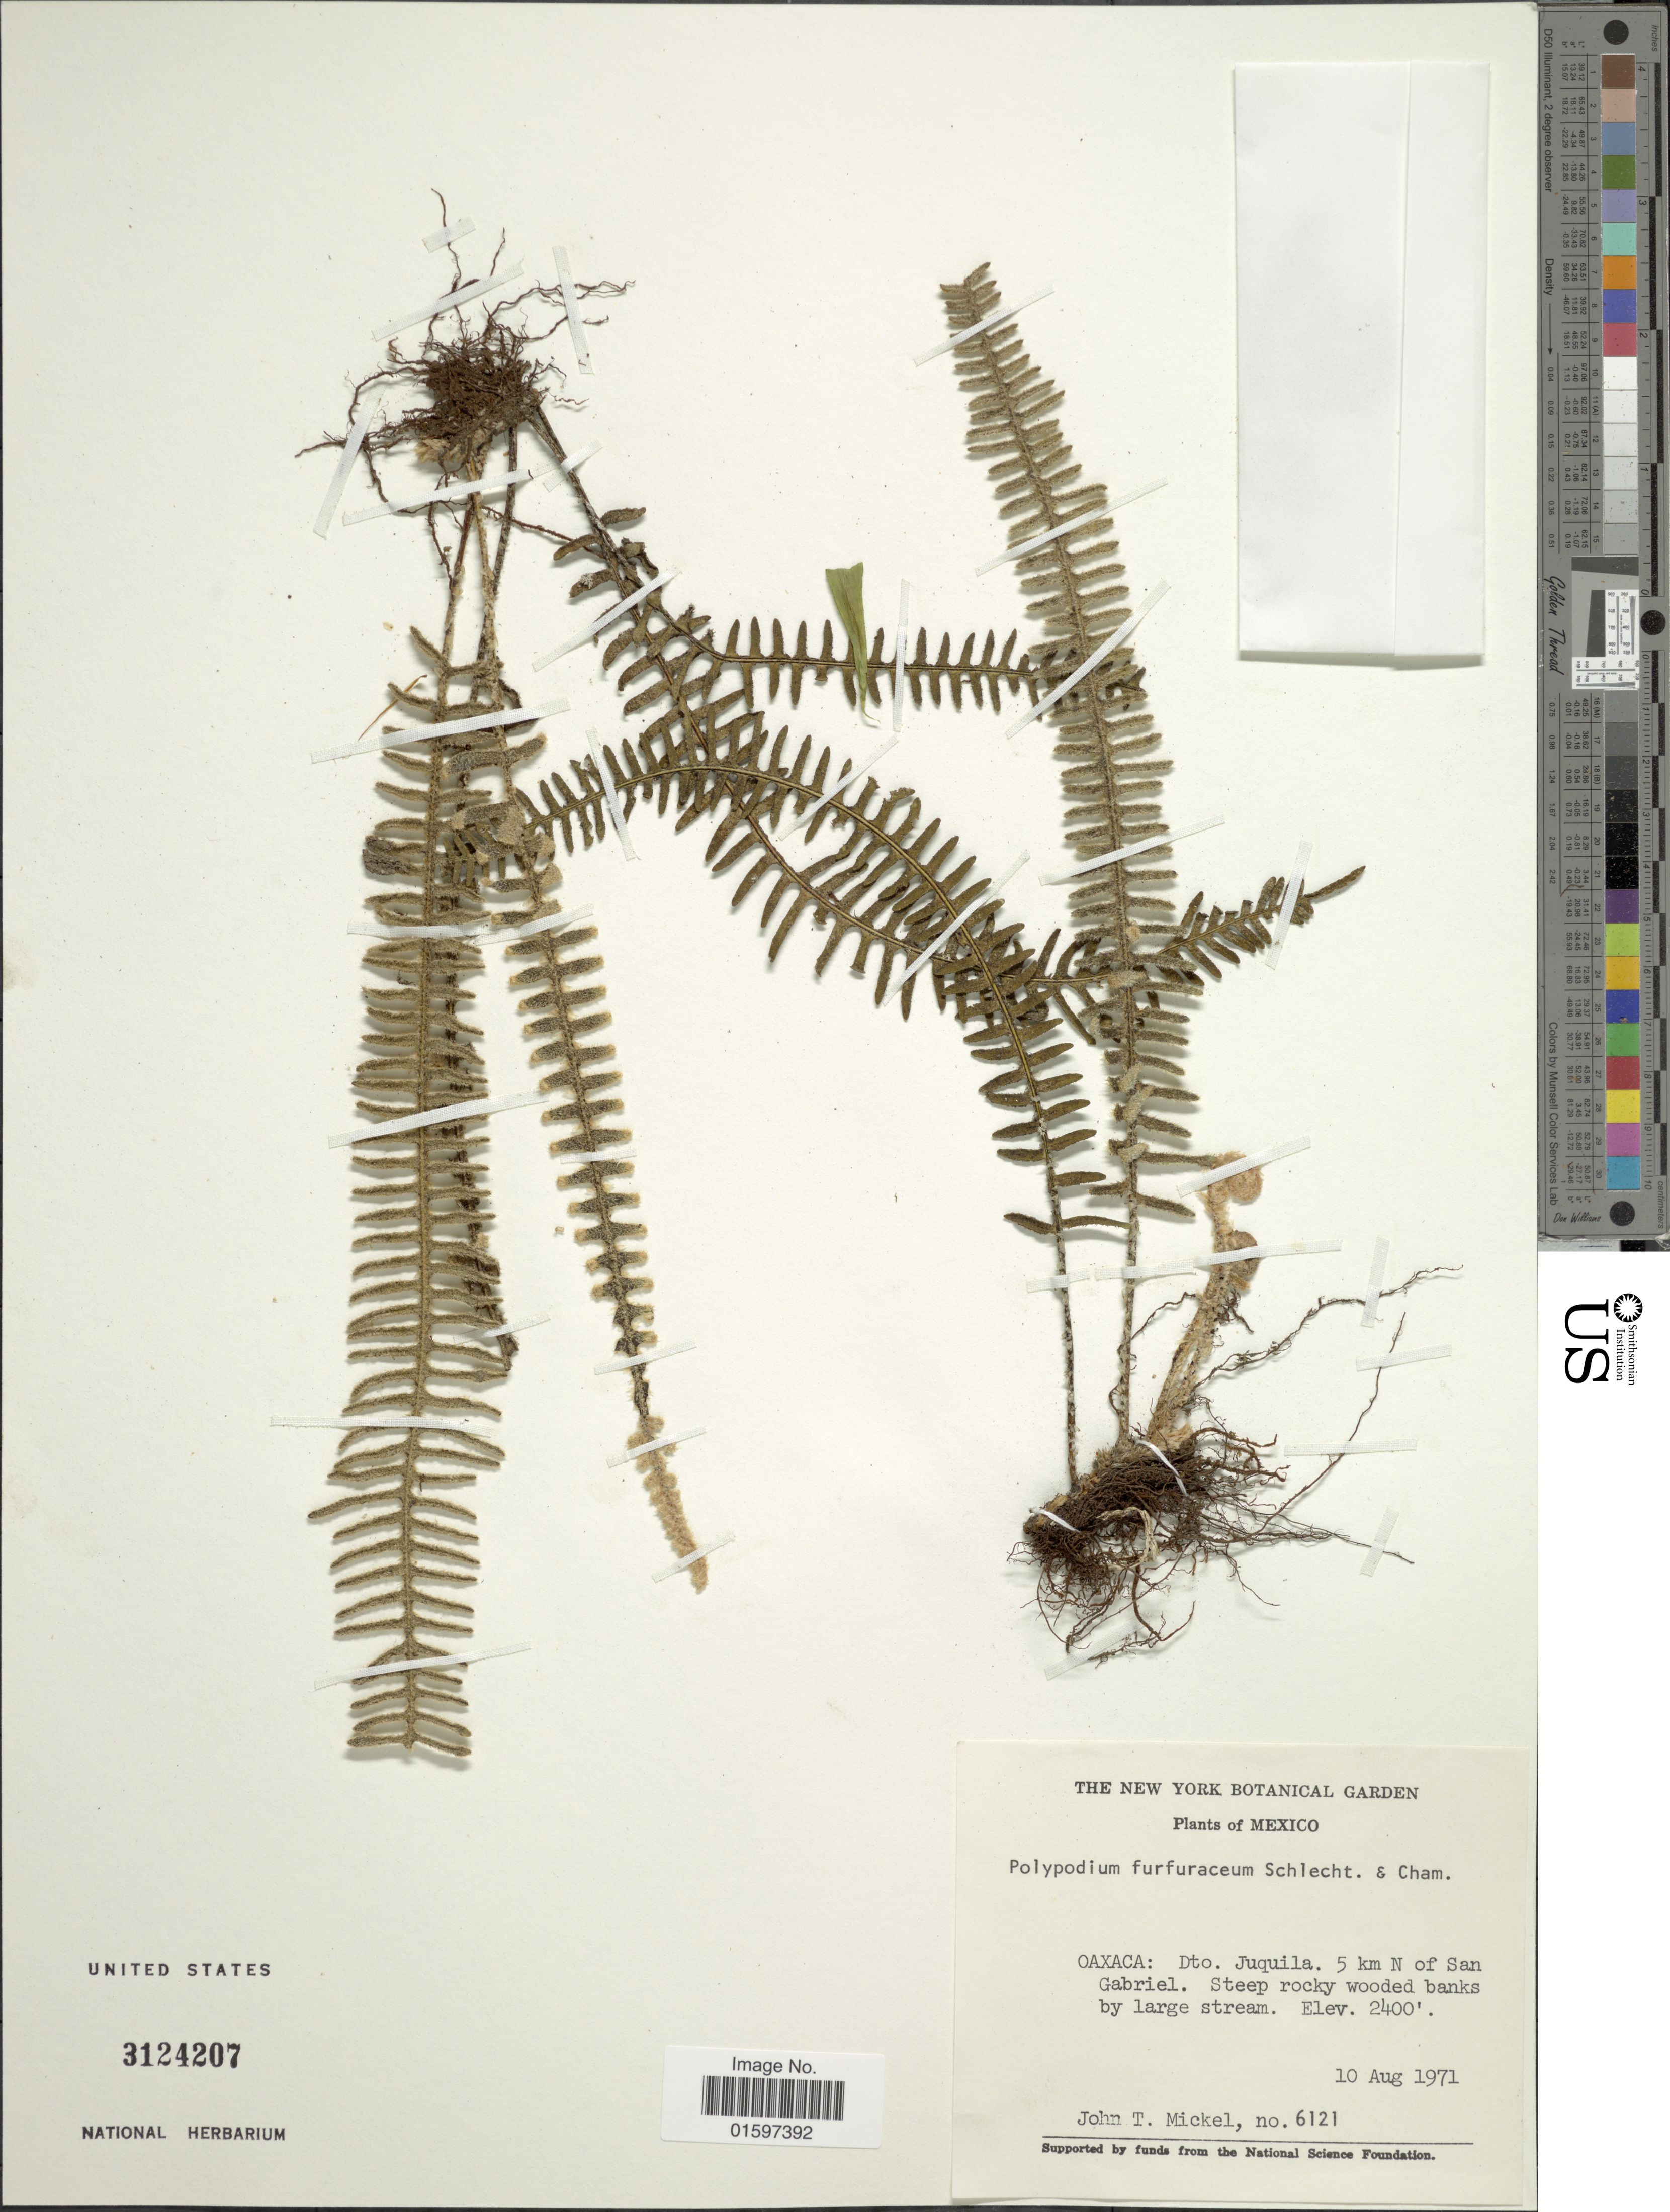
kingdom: Plantae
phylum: Tracheophyta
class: Polypodiopsida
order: Polypodiales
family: Polypodiaceae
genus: Pleopeltis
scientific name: Pleopeltis furfuracea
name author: (Schltdl. & Cham.) A.R. Sm. & Tejero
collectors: J. T. Mickel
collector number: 6121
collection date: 1971-08-10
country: Mexico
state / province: Oaxaca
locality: Mexico, Dto. Juquila, 5 km N of San Gabriel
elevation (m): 732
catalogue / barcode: US 3124207